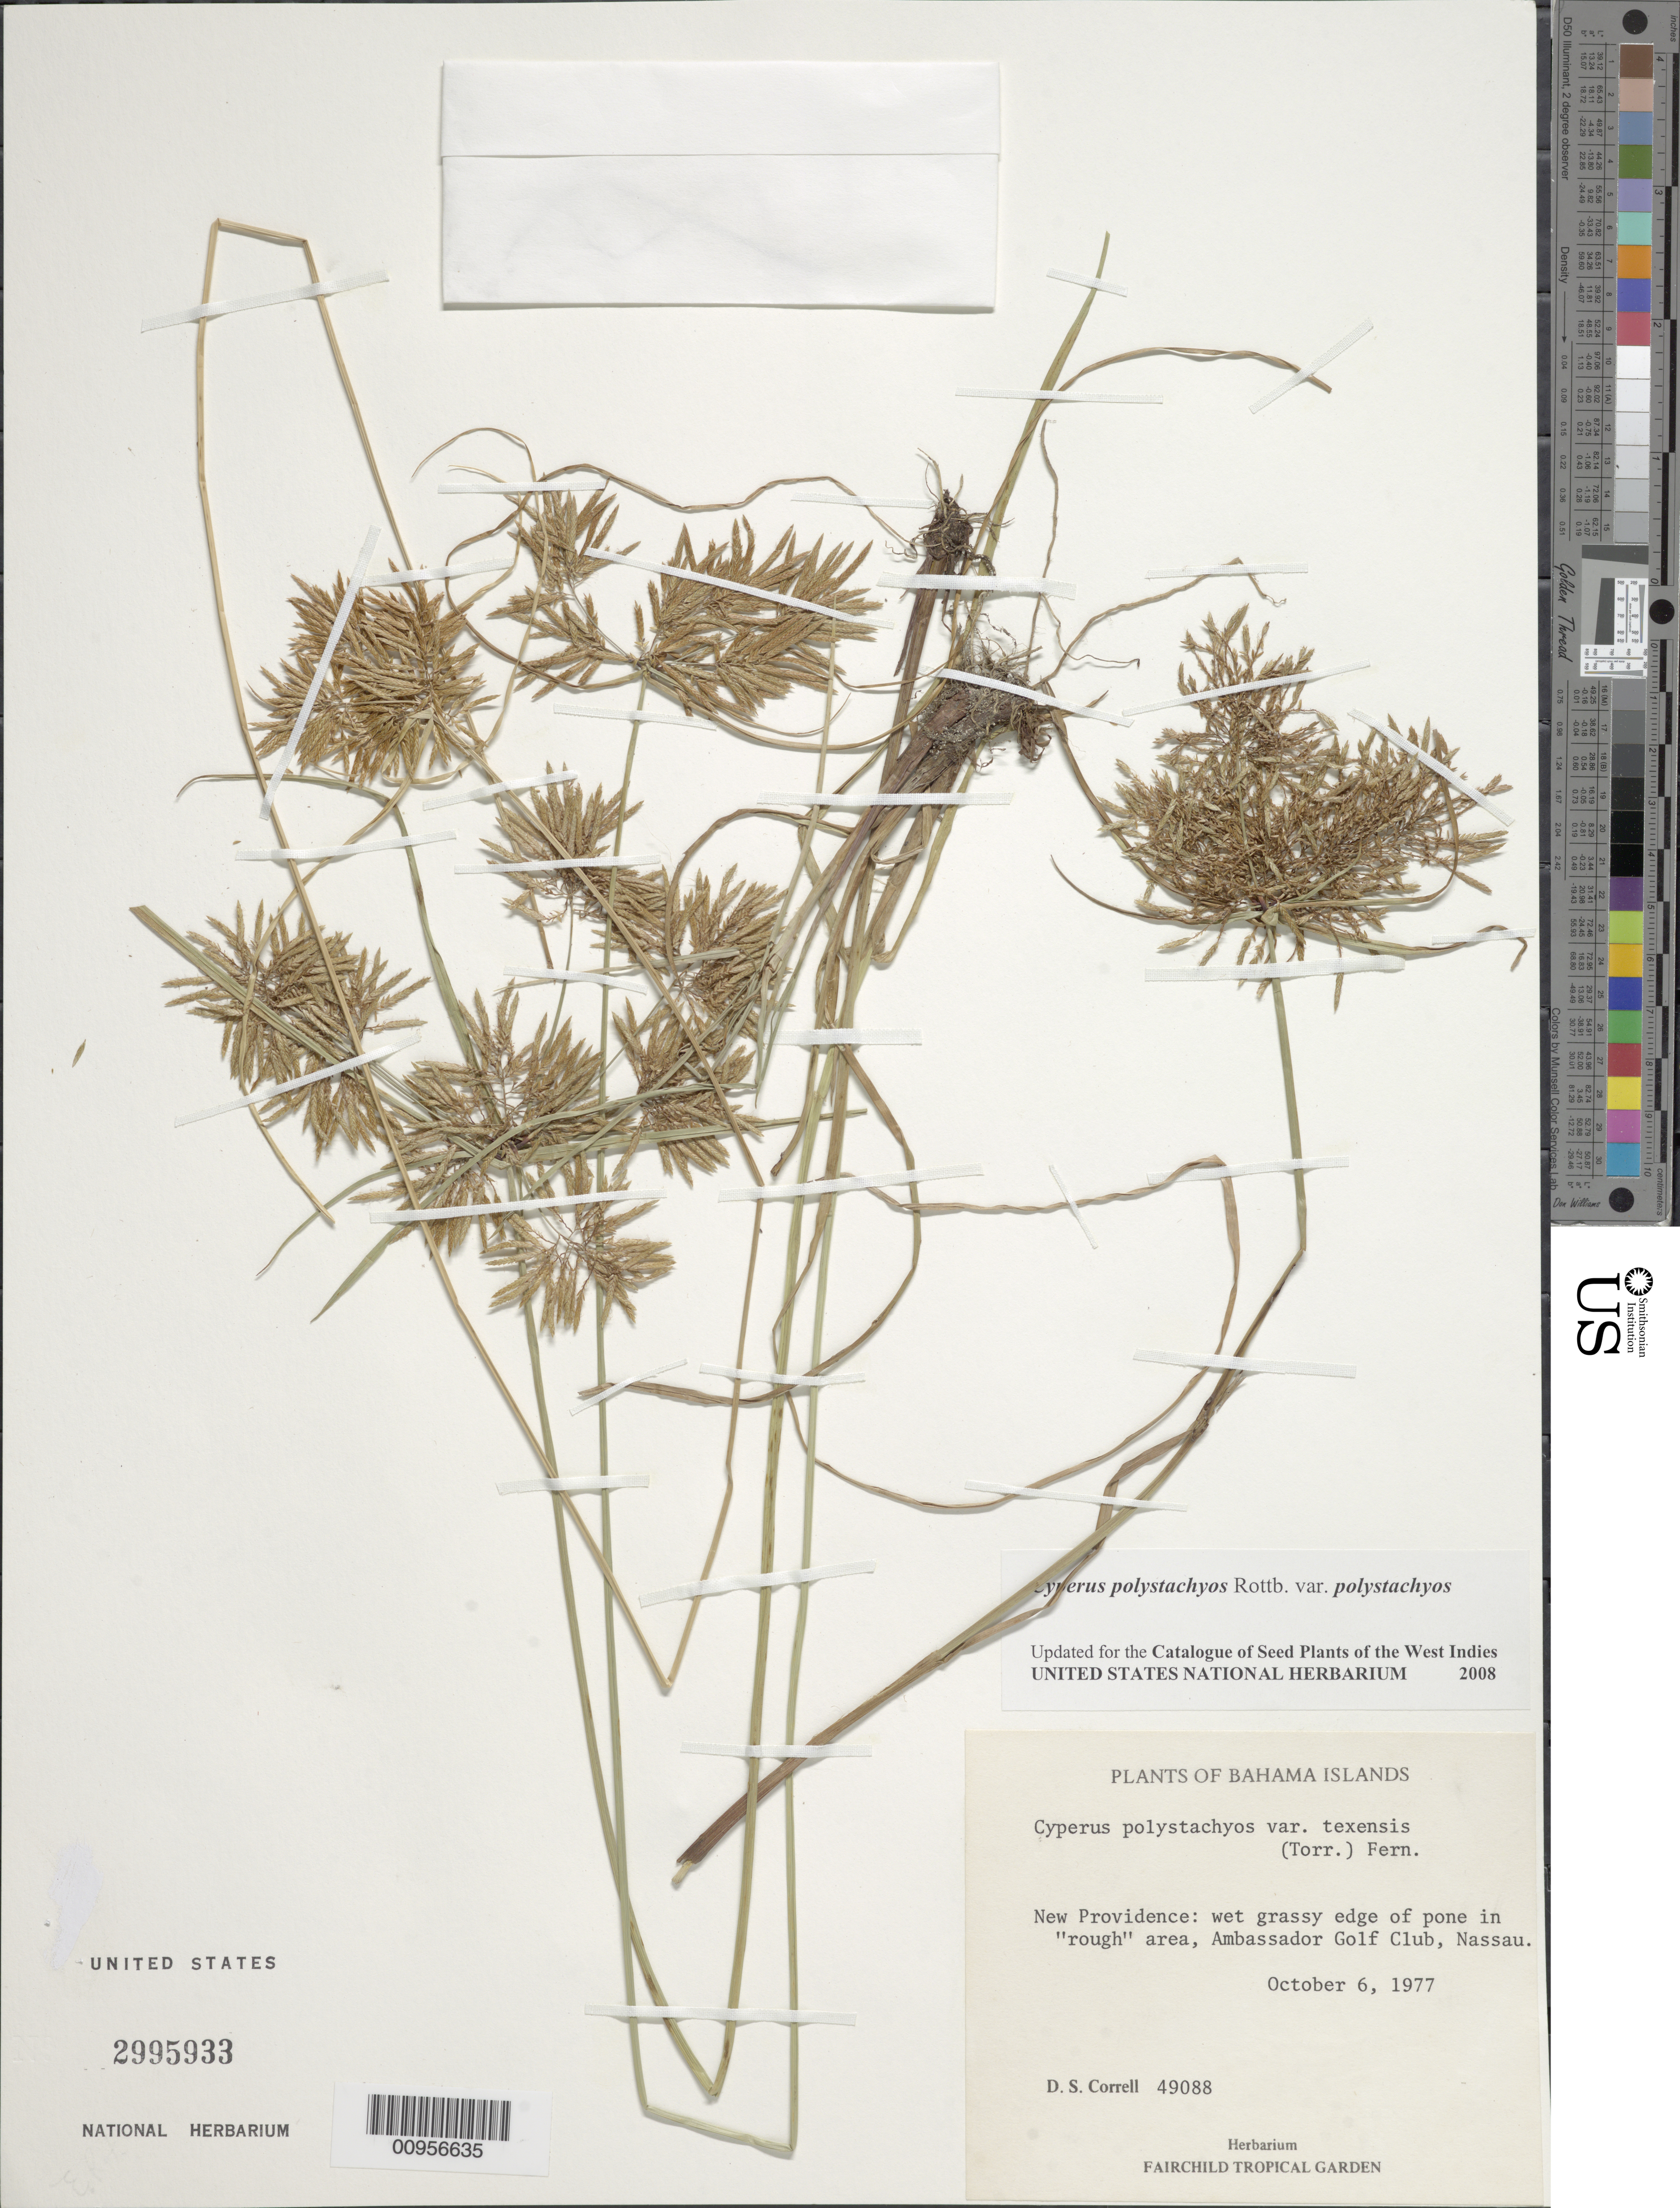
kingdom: Plantae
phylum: Tracheophyta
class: Liliopsida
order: Poales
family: Cyperaceae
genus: Cyperus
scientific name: Cyperus polystachyos var. polystachyos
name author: Rottb.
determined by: Strong, M. T., (US), Smithsonian Institution - National Museum of Natural History (UNITED STATES)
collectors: D. S. Correll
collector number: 49088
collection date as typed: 06 Oct 1977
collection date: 1977-10-06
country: Bahamas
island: New Providence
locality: Ambassador Golf Club, Nassau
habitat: Wet grassy edge of pone in "rough" area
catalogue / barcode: US 2995933